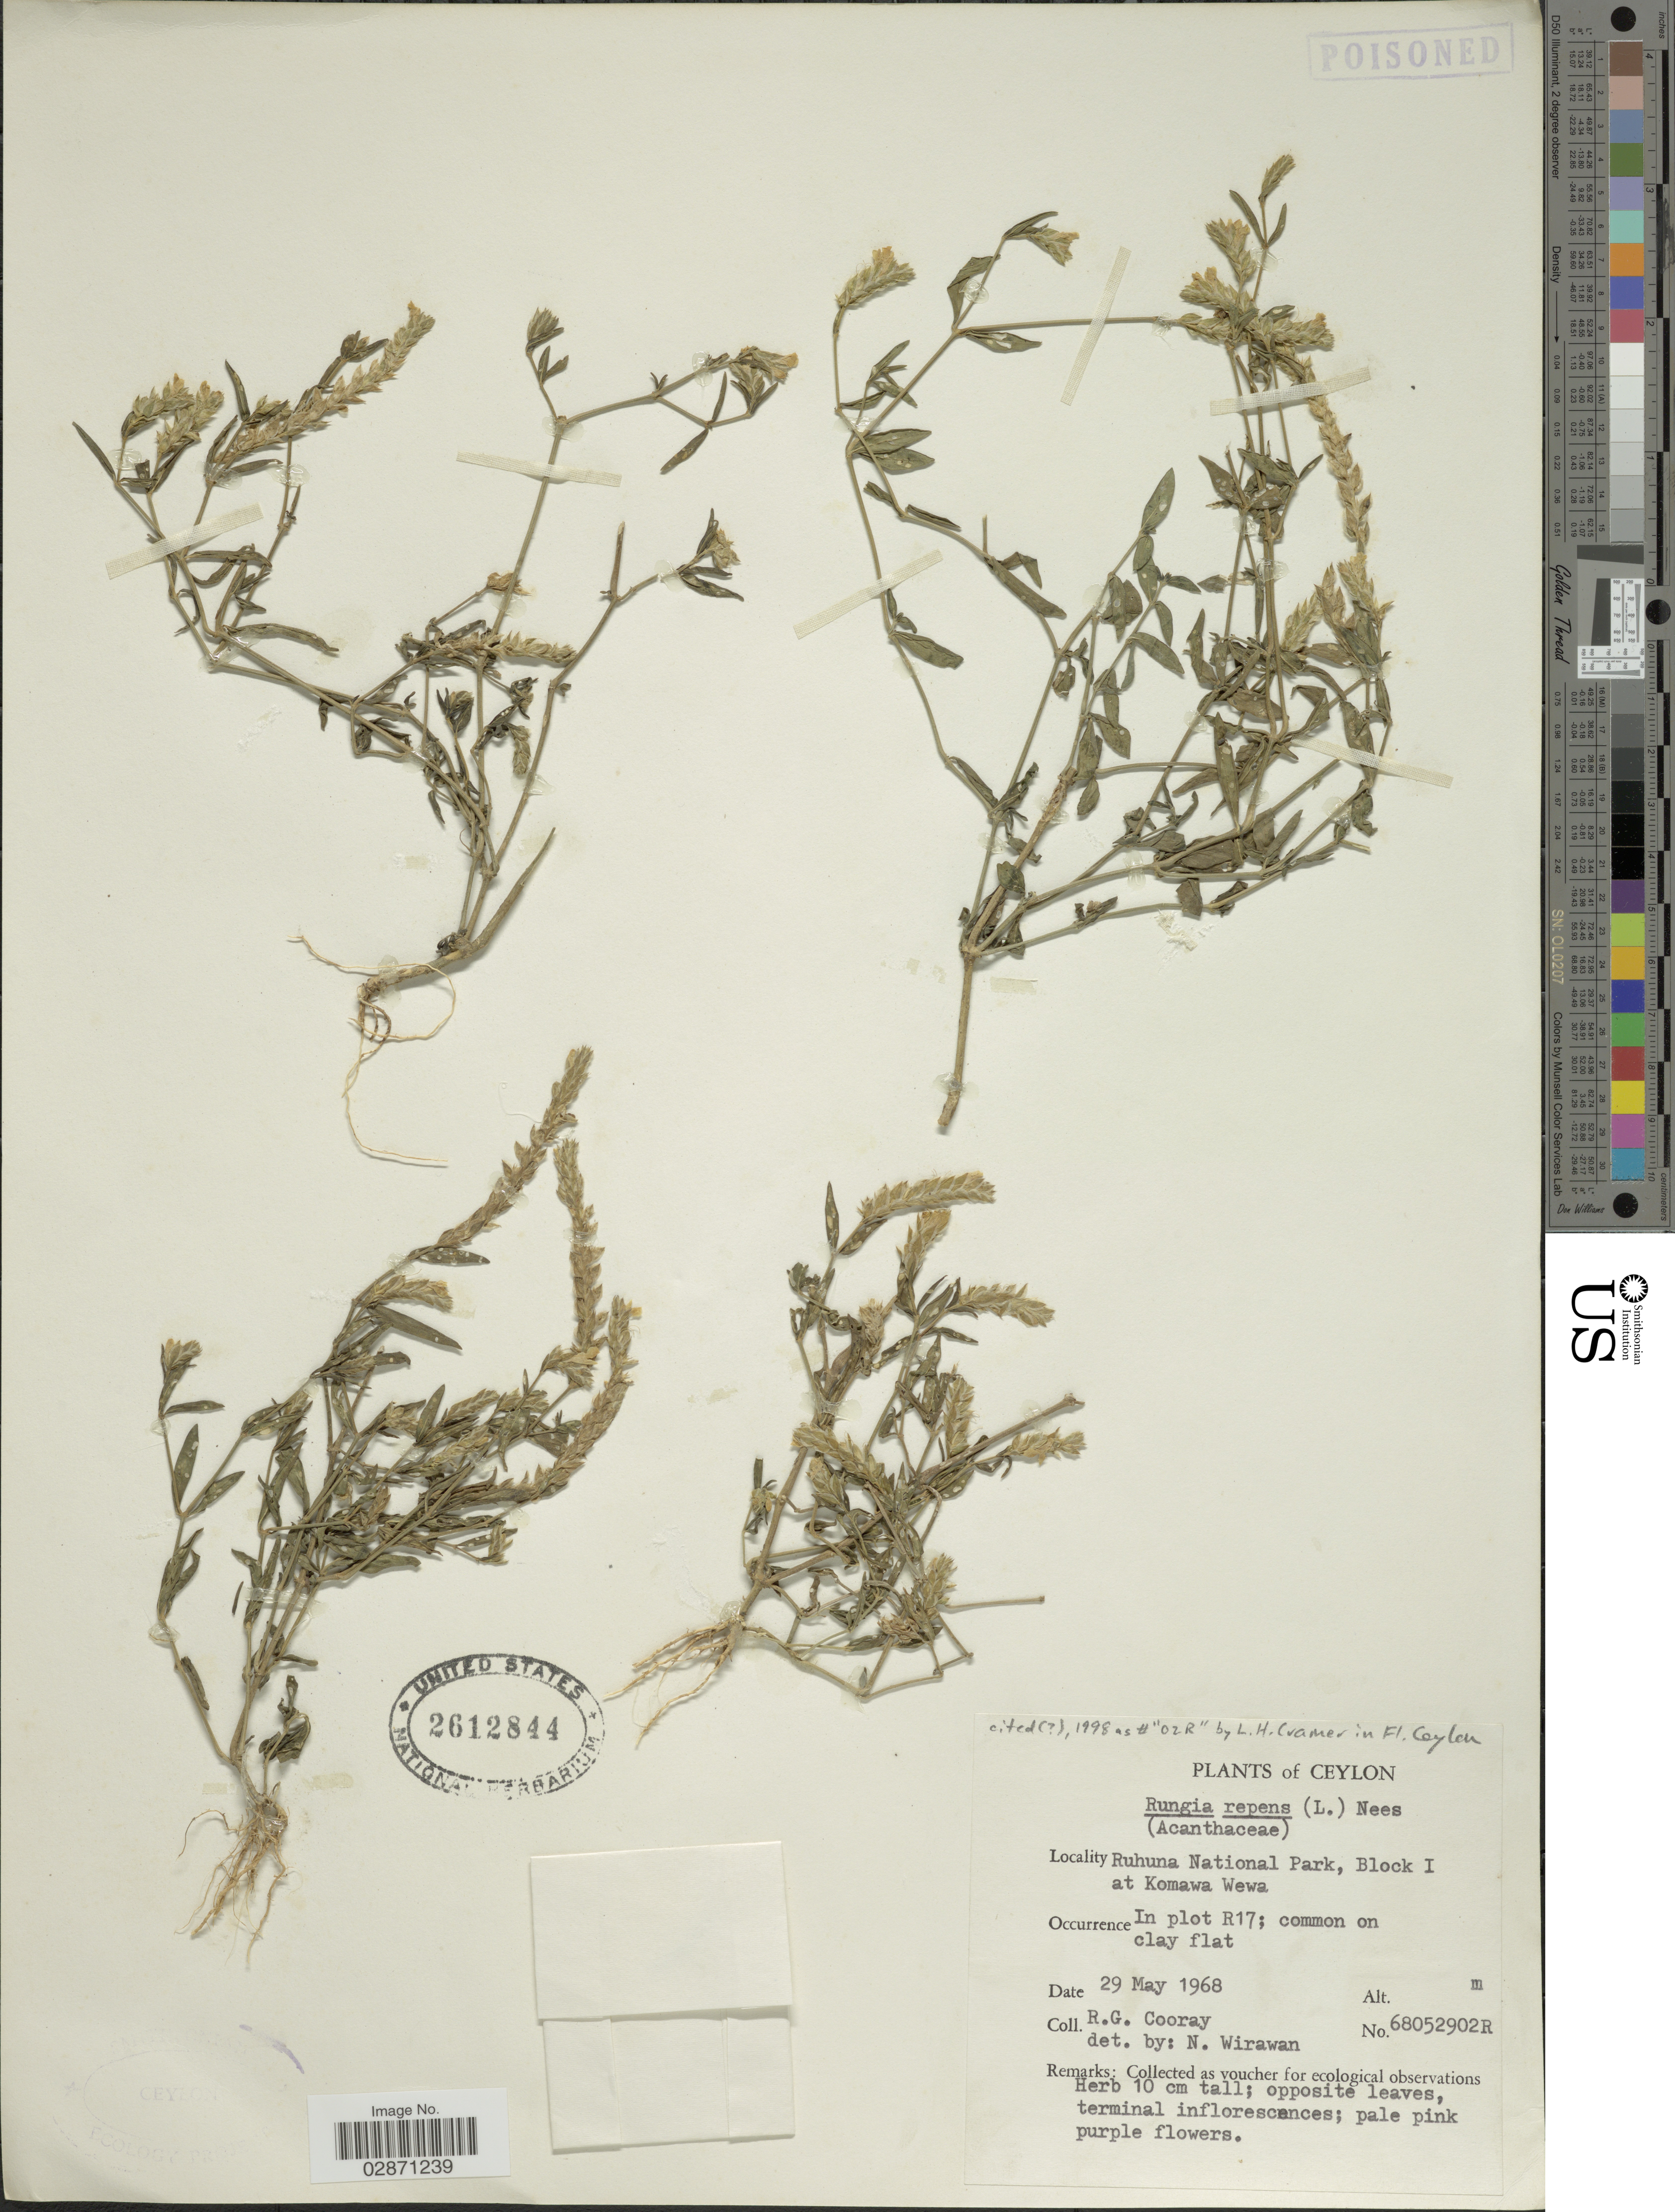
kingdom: Plantae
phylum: Tracheophyta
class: Magnoliopsida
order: Lamiales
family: Acanthaceae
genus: Rungia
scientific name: Rungia repens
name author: (L.) Nees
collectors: R. Cooray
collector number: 68052902R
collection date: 1968-05-29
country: Sri Lanka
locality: Ceylon. Ruhuna National Park, Block I at Komawa Wewa. In plot R17.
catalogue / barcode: US 2612844